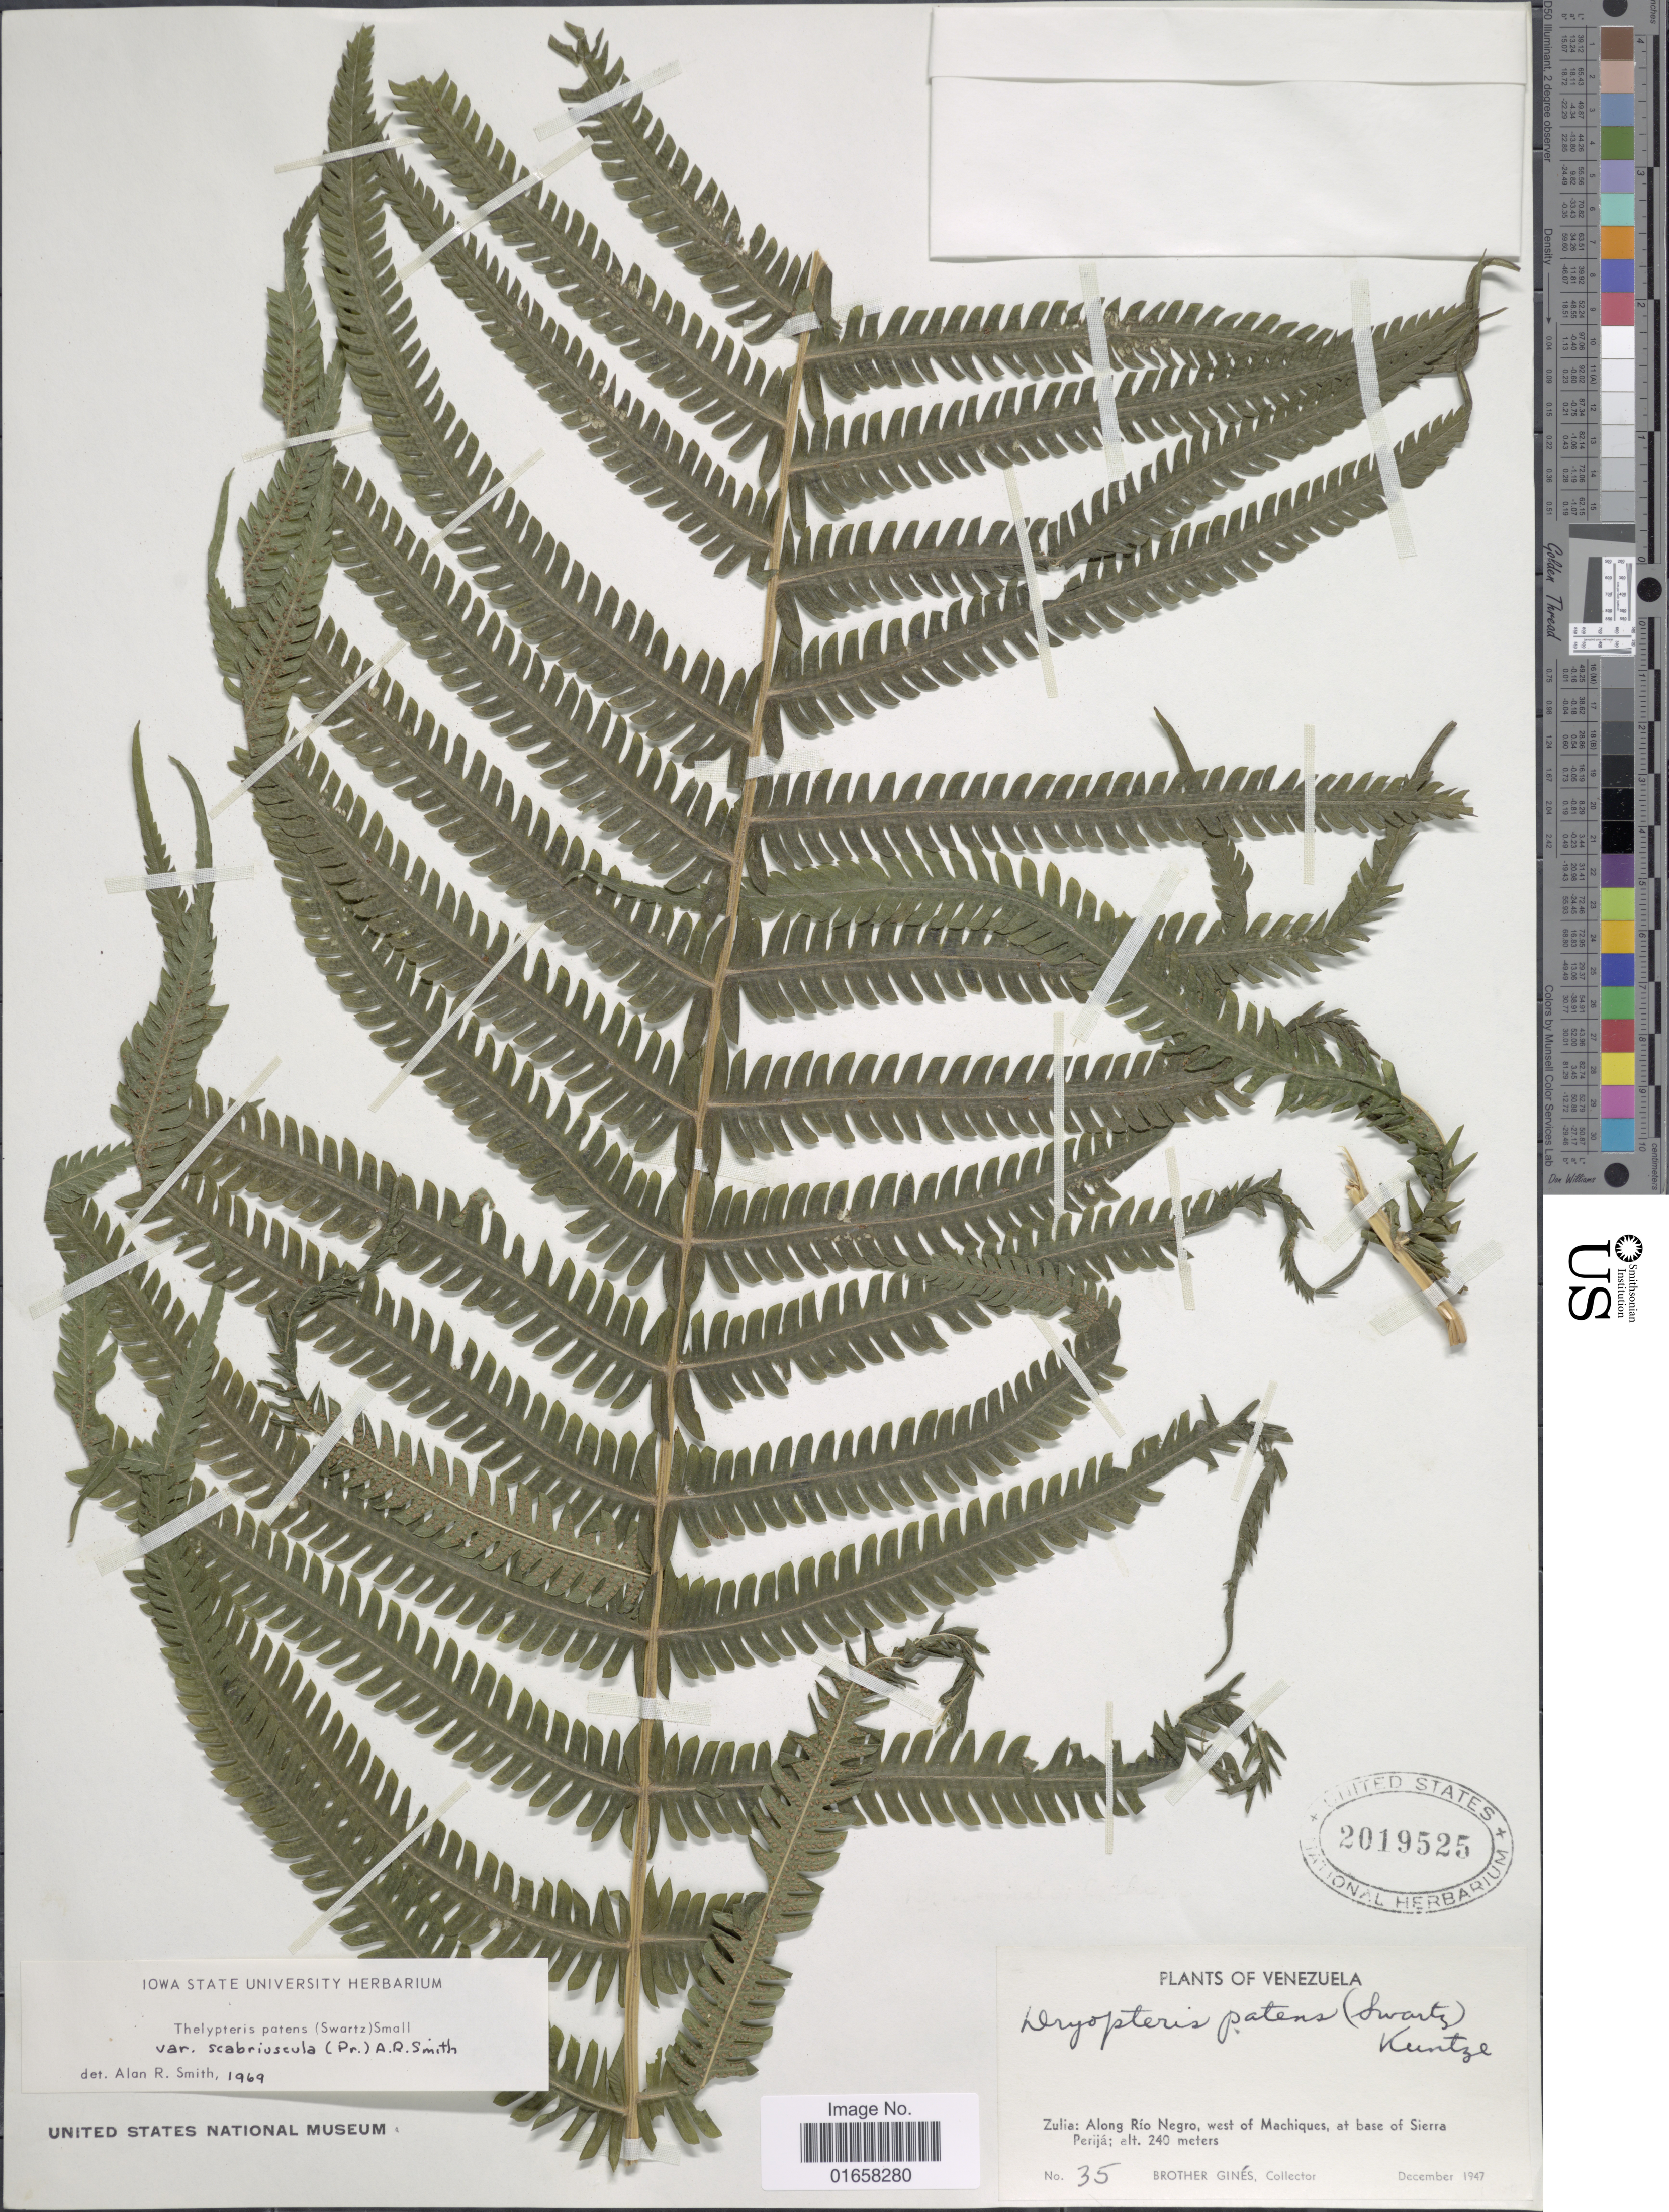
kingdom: Plantae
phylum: Tracheophyta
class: Polypodiopsida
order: Polypodiales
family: Thelypteridaceae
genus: Christella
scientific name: Christella patens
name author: (Sw.) Holttum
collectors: Bro. Gines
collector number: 35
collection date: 1947-12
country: Venezuela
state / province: Zulia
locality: Zulia; Along Rio Negro, west of Machiques, at base of Sierra Perija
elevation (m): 240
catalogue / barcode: US 2019525